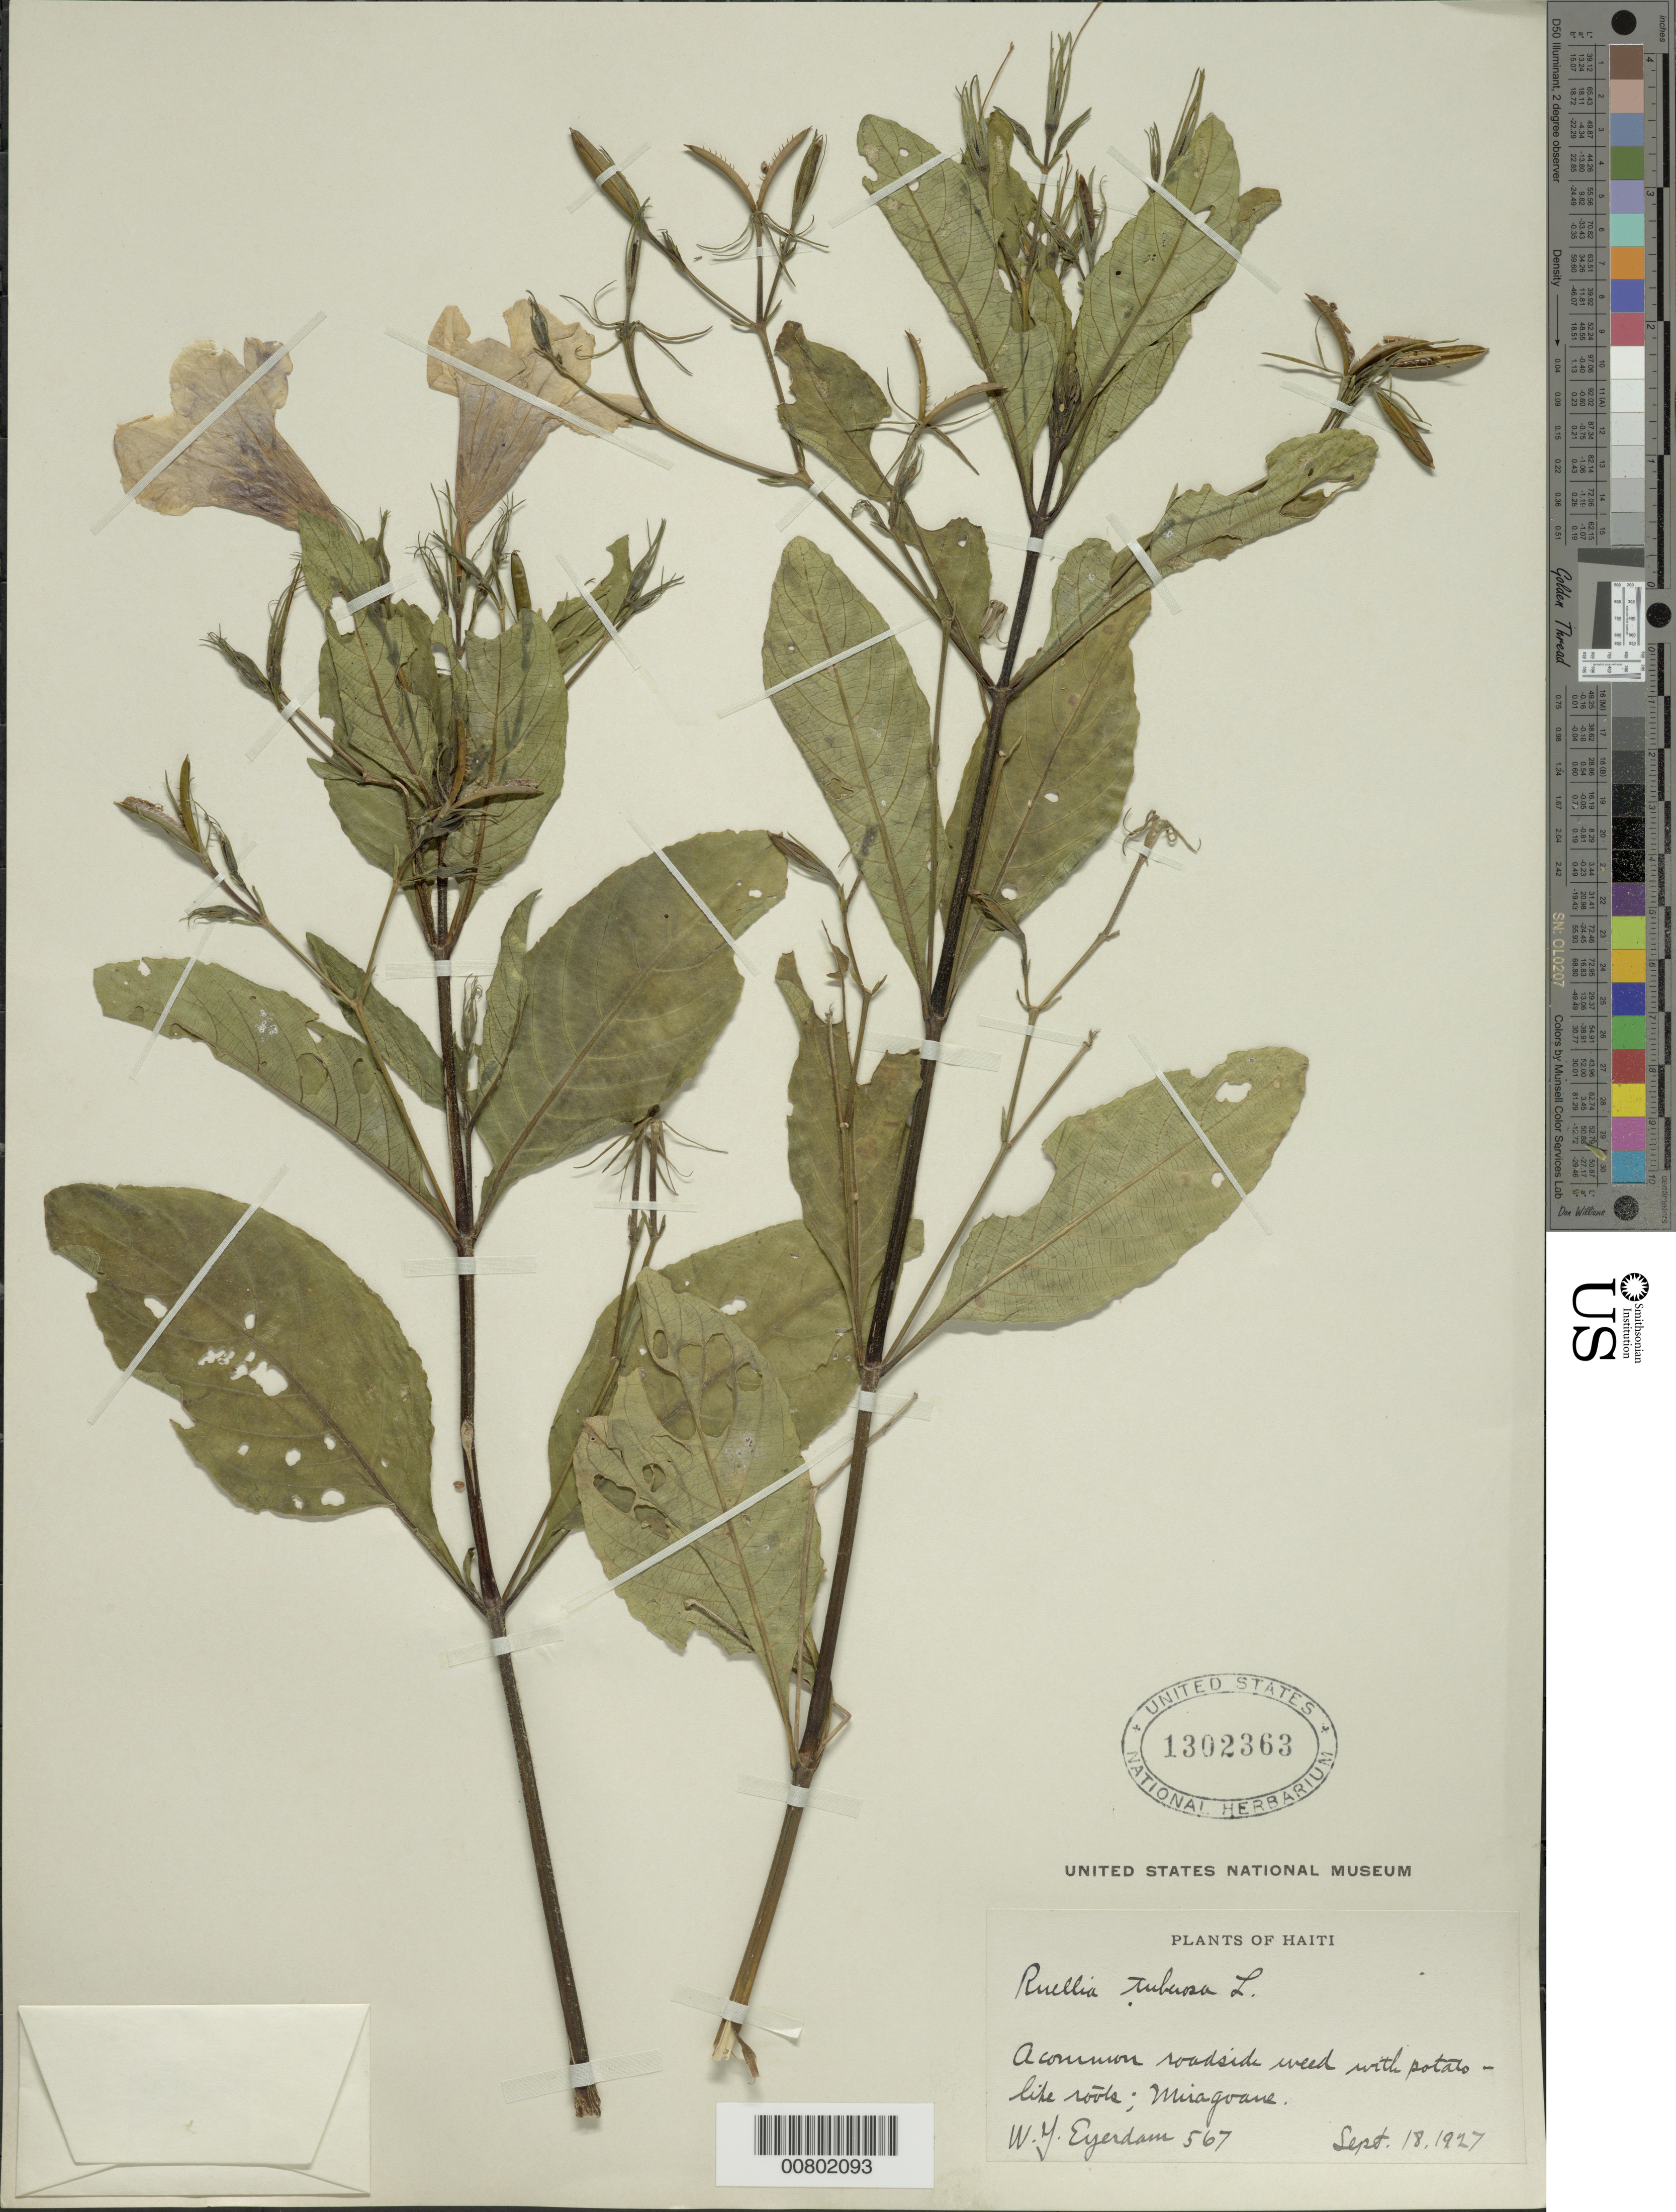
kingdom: Plantae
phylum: Tracheophyta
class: Magnoliopsida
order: Lamiales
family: Acanthaceae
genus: Ruellia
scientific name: Ruellia tuberosa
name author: L.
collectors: W. J. Eyerdam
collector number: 567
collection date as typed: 18 Sep 1927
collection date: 1927-09-18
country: Haiti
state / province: Grand'Anse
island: Hispaniola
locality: Miragoane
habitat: Roadside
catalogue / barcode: US 1302363